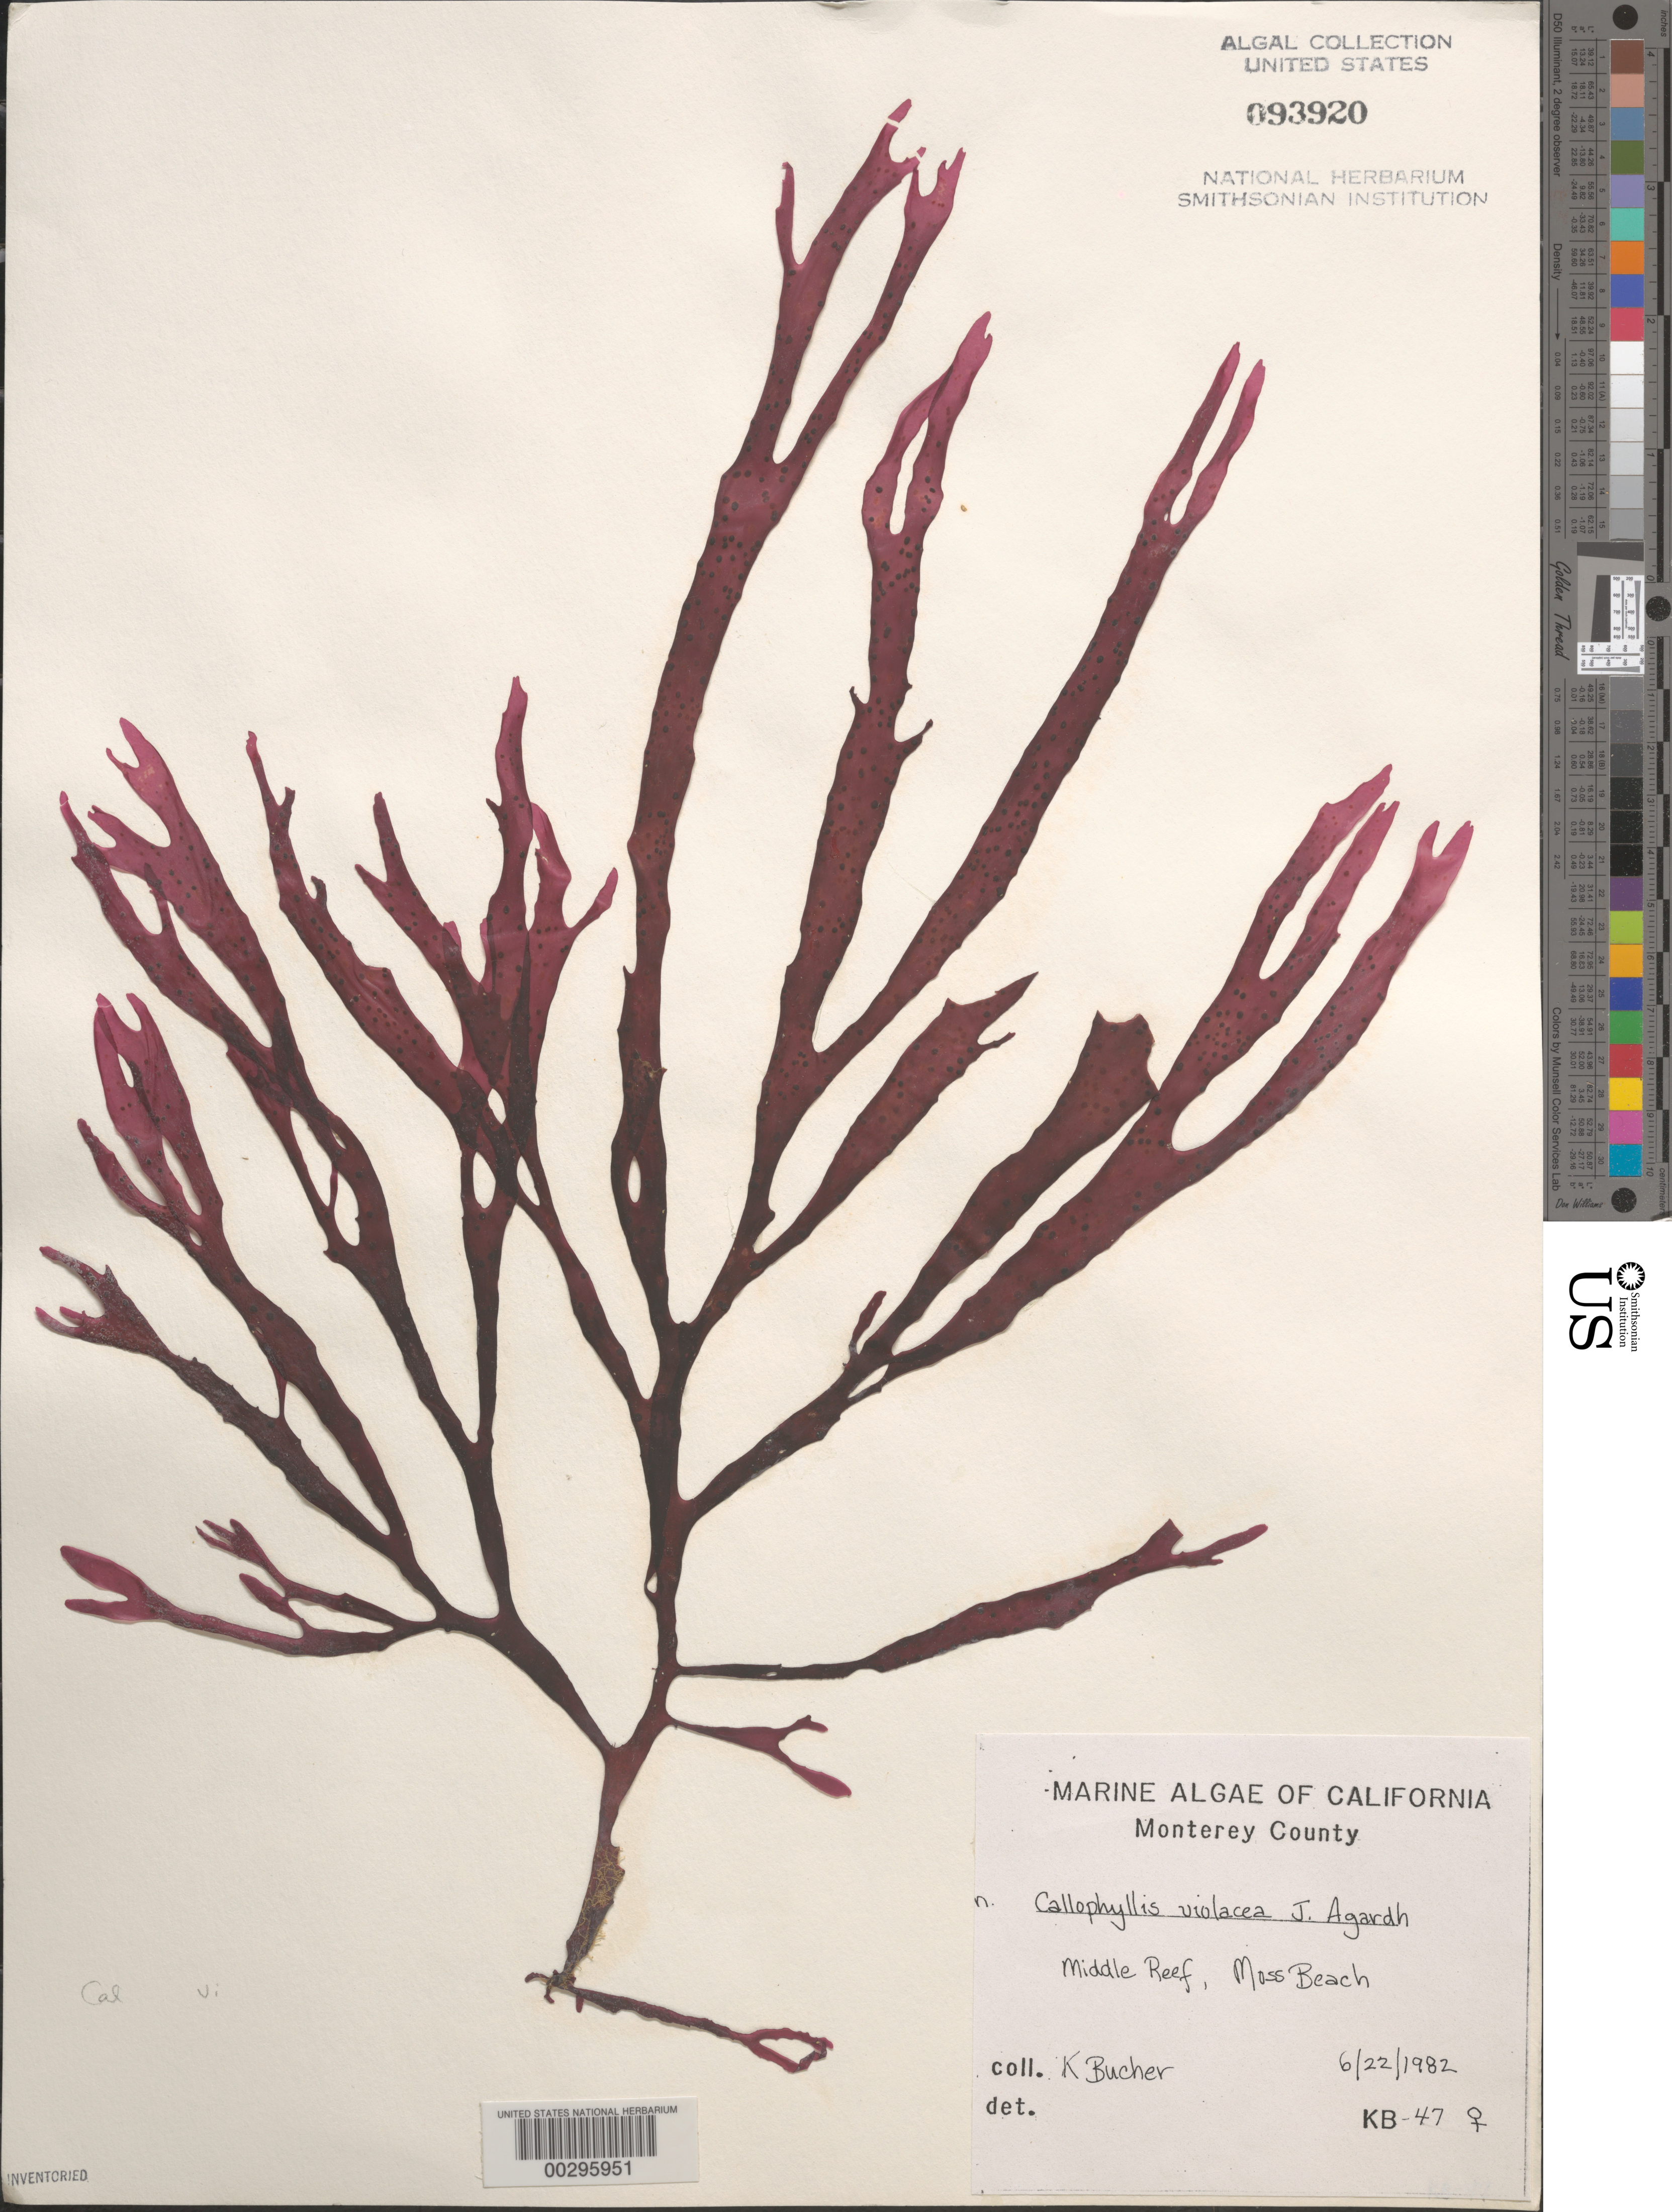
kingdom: Plantae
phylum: Rhodophyta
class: Florideophyceae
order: Gigartinales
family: Kallymeniaceae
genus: Callophyllis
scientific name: Callophyllis violacea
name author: J. Agardh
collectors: K. E. Bucher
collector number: Kb-47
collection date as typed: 22 Jun 1982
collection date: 1982-06-22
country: United States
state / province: California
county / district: Monterey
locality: Middle Reef of Moss Beach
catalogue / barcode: US 93920